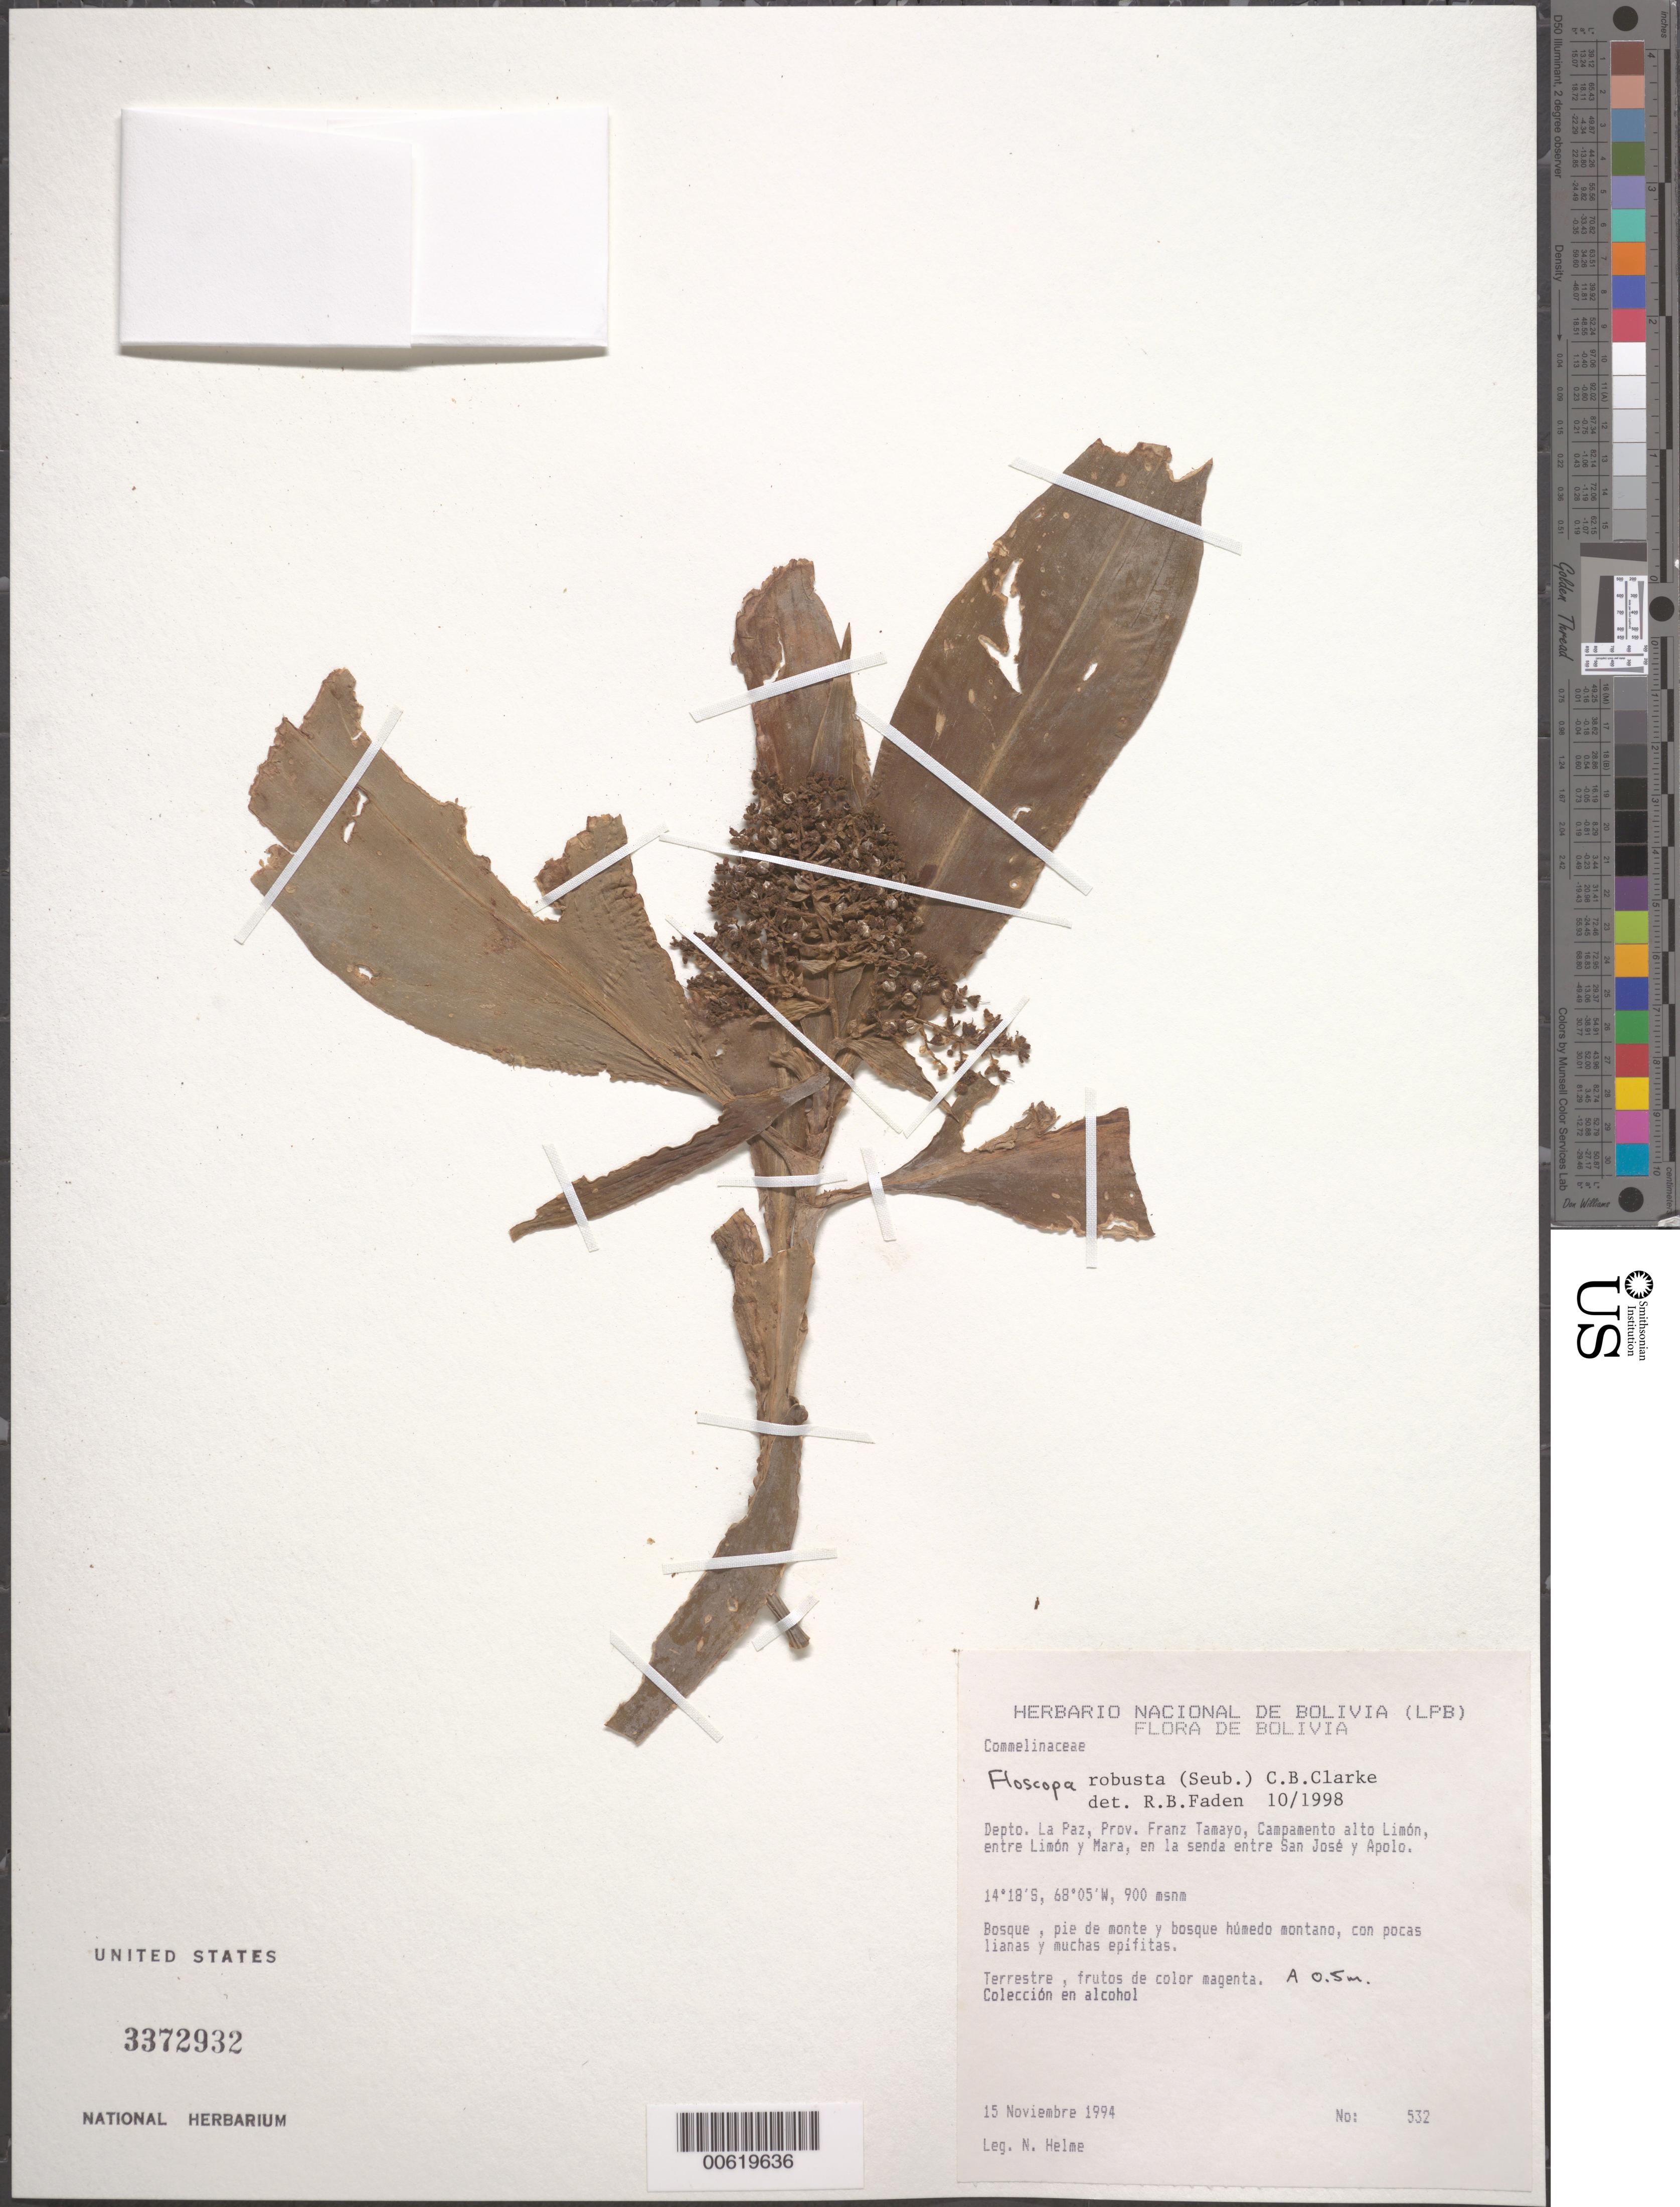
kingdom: Plantae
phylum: Tracheophyta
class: Liliopsida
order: Commelinales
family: Commelinaceae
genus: Floscopa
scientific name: Floscopa robusta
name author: (Seub.) C.B. Clarke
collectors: N. Helme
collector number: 532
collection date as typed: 15 Nov 1994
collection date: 1994-11-15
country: Bolivia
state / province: La Paz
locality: Fronz Tamayo, campanemto Alto Limon, between Limon and Mara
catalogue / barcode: US 3372932